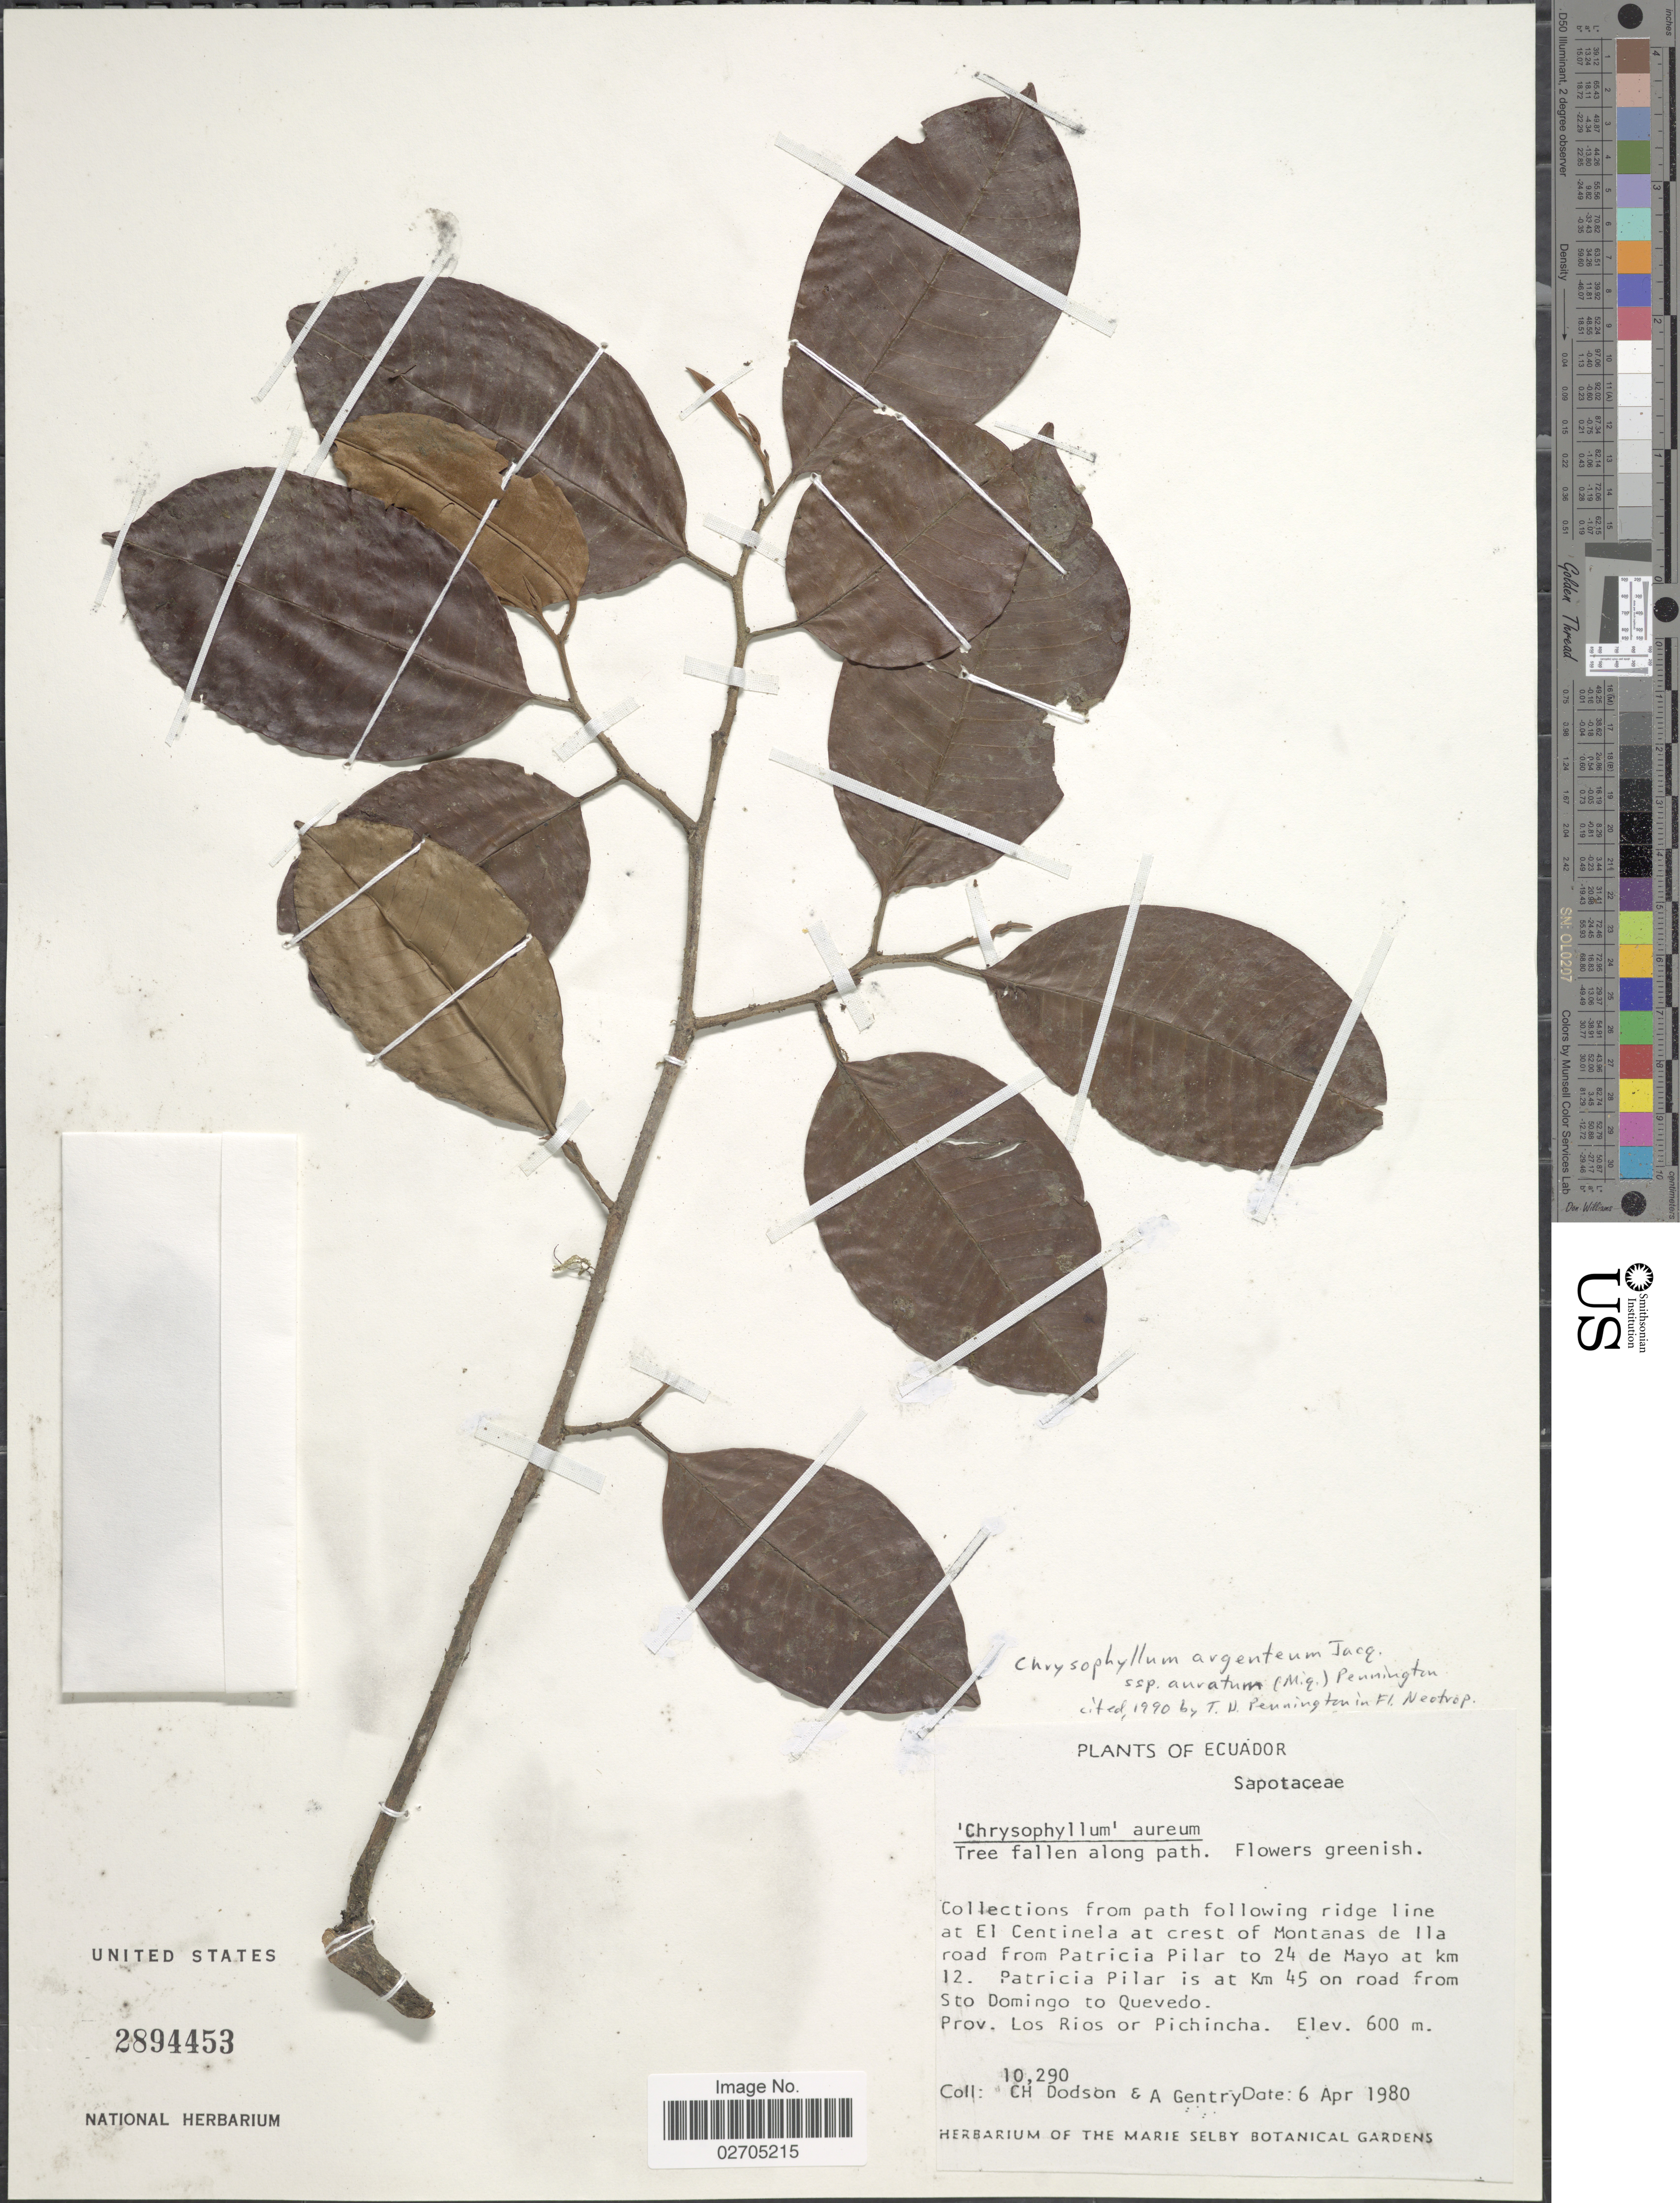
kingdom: Plantae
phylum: Tracheophyta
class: Magnoliopsida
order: Ericales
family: Sapotaceae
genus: Chrysophyllum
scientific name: Chrysophyllum argenteum subsp. auratum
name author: (Miq.) T.D. Penn.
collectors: C. H. Dodson & A. H. Gentry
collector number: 10290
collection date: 1980-04-06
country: Ecuador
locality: From path following ridge line at El Centinela at crest of Montanas de Ila road from Patricia Pilar to 24 de Mayo at km 12, Patricia Pilar is at Km 45 on road from Sto Domingo to Quevedo, Prov. Los Rios or Pichincha.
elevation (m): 600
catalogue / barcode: US 2894453